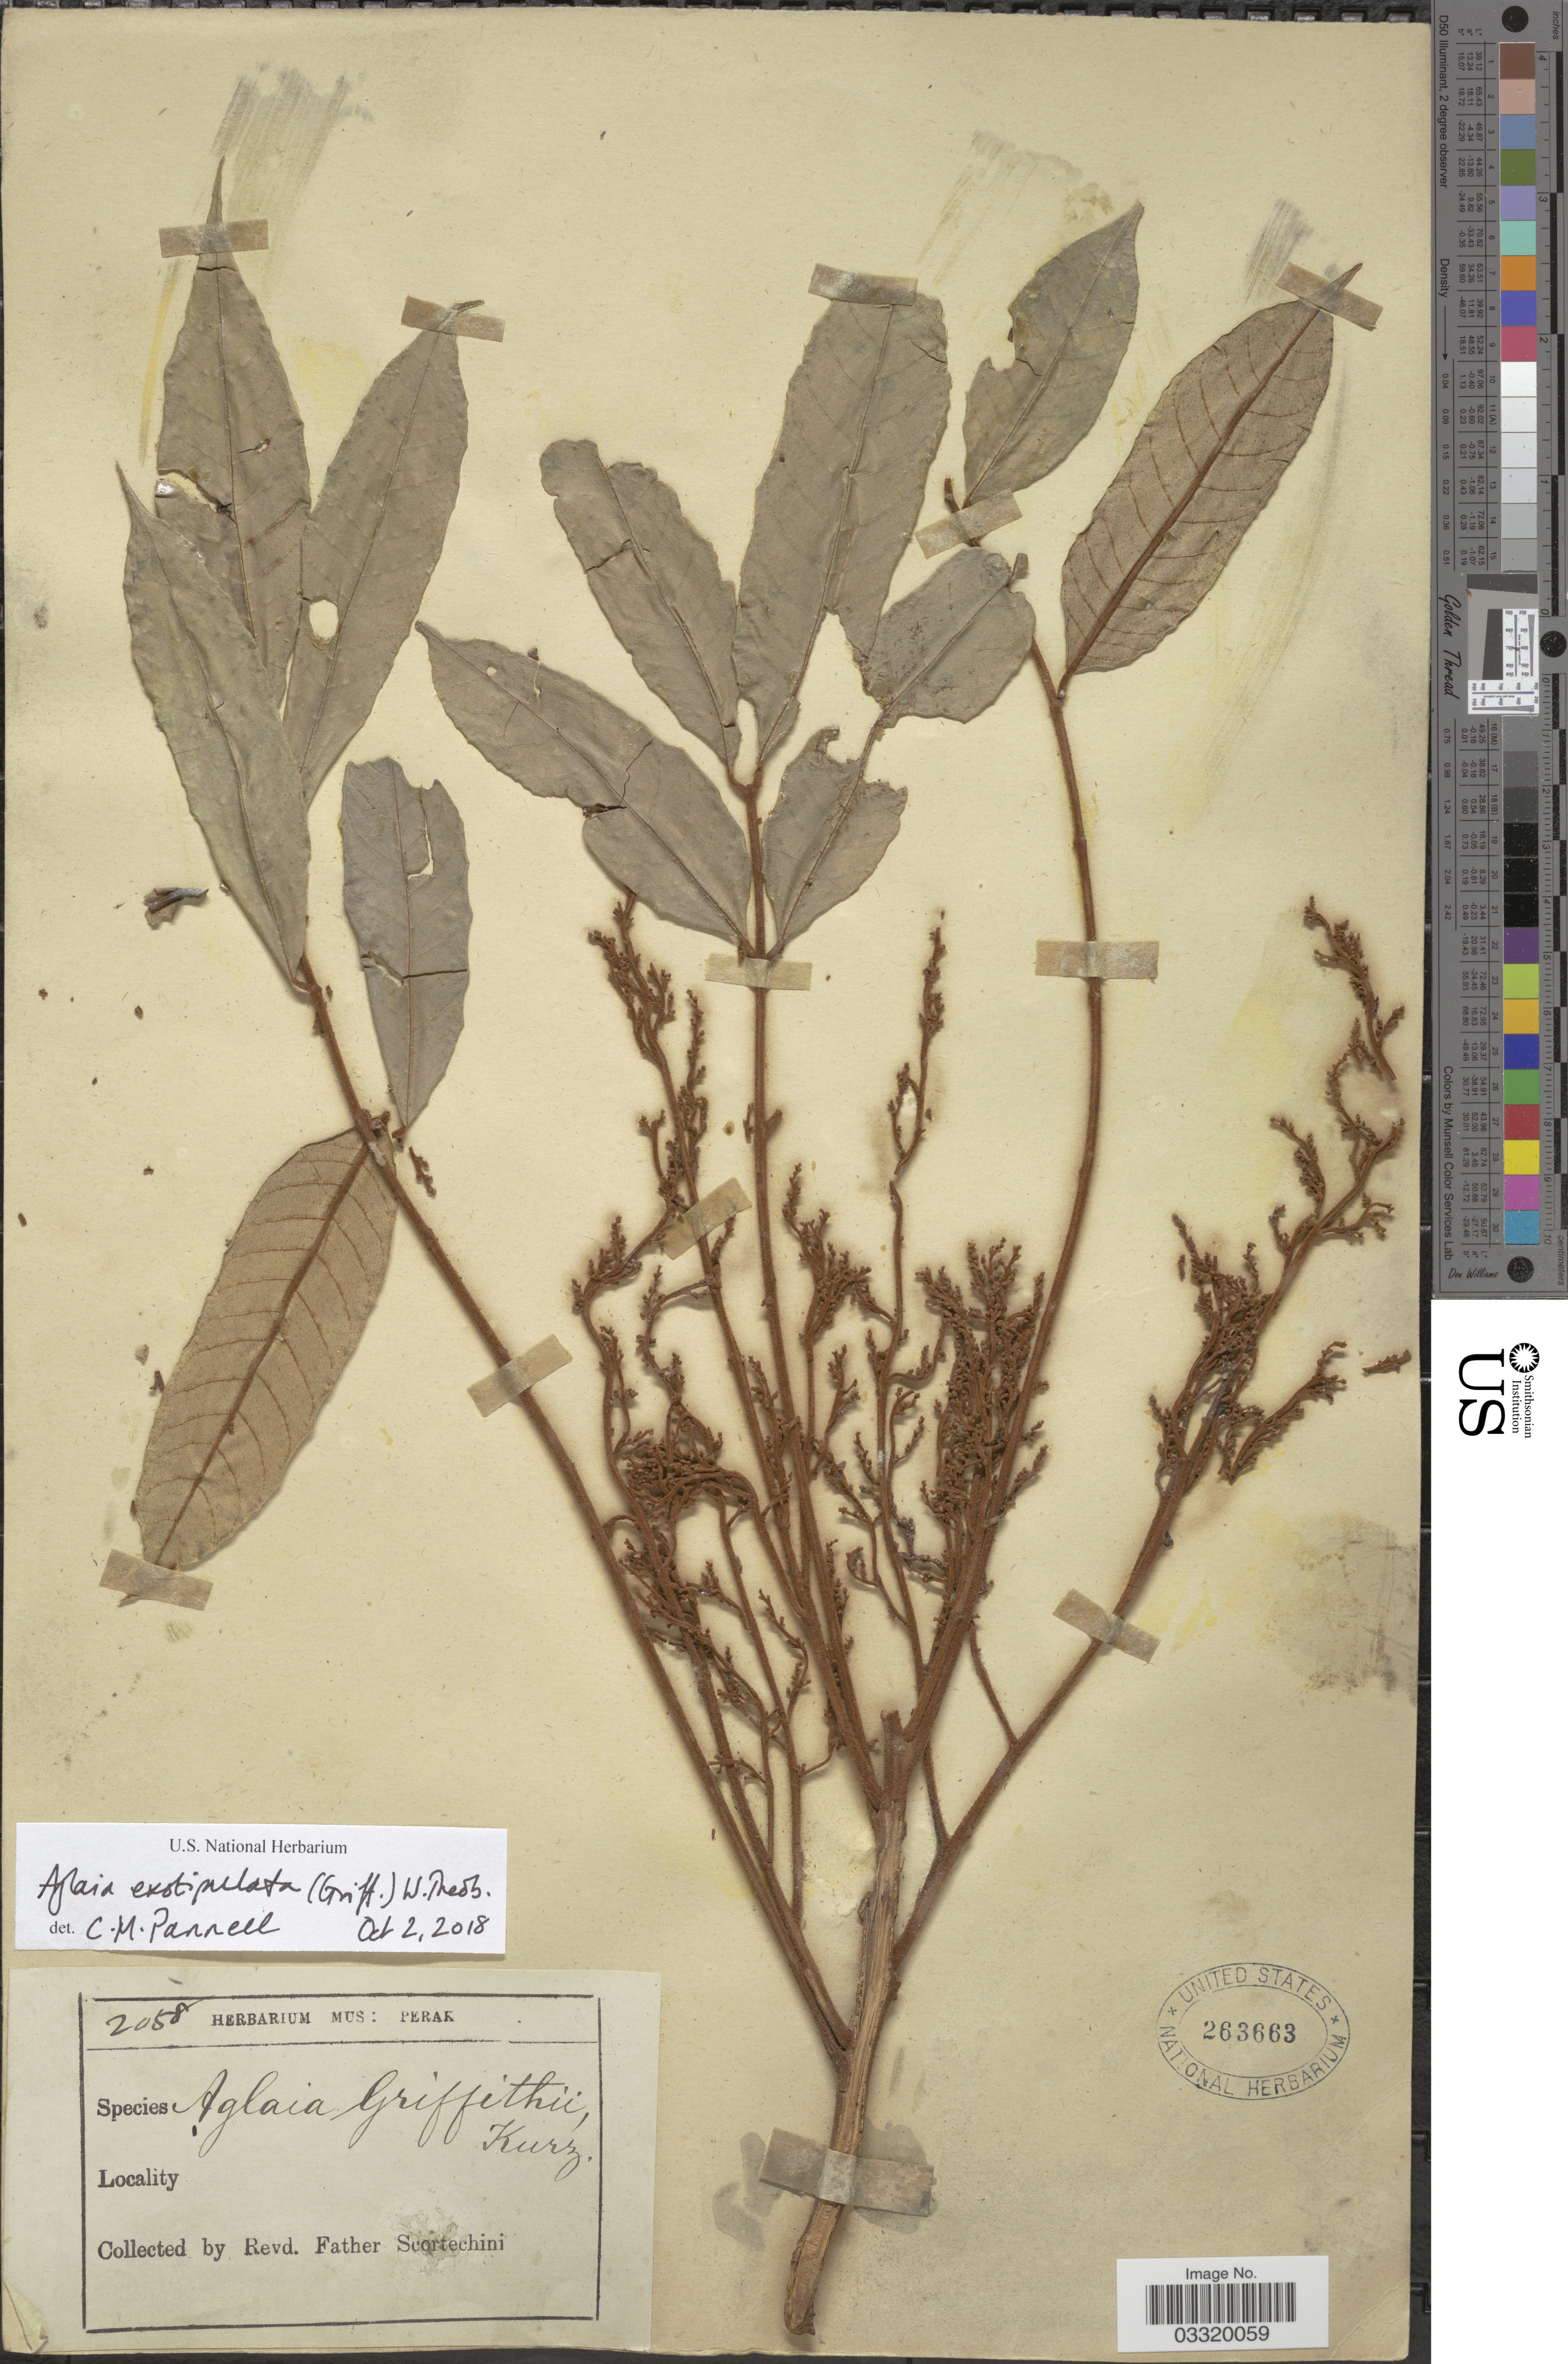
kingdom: Plantae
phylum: Tracheophyta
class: Magnoliopsida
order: Sapindales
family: Meliaceae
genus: Aglaia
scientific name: Aglaia exstipulata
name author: W.L. Theob.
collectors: Fr. Scortechini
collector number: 2058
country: Malaysia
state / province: Perak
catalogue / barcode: US 263663